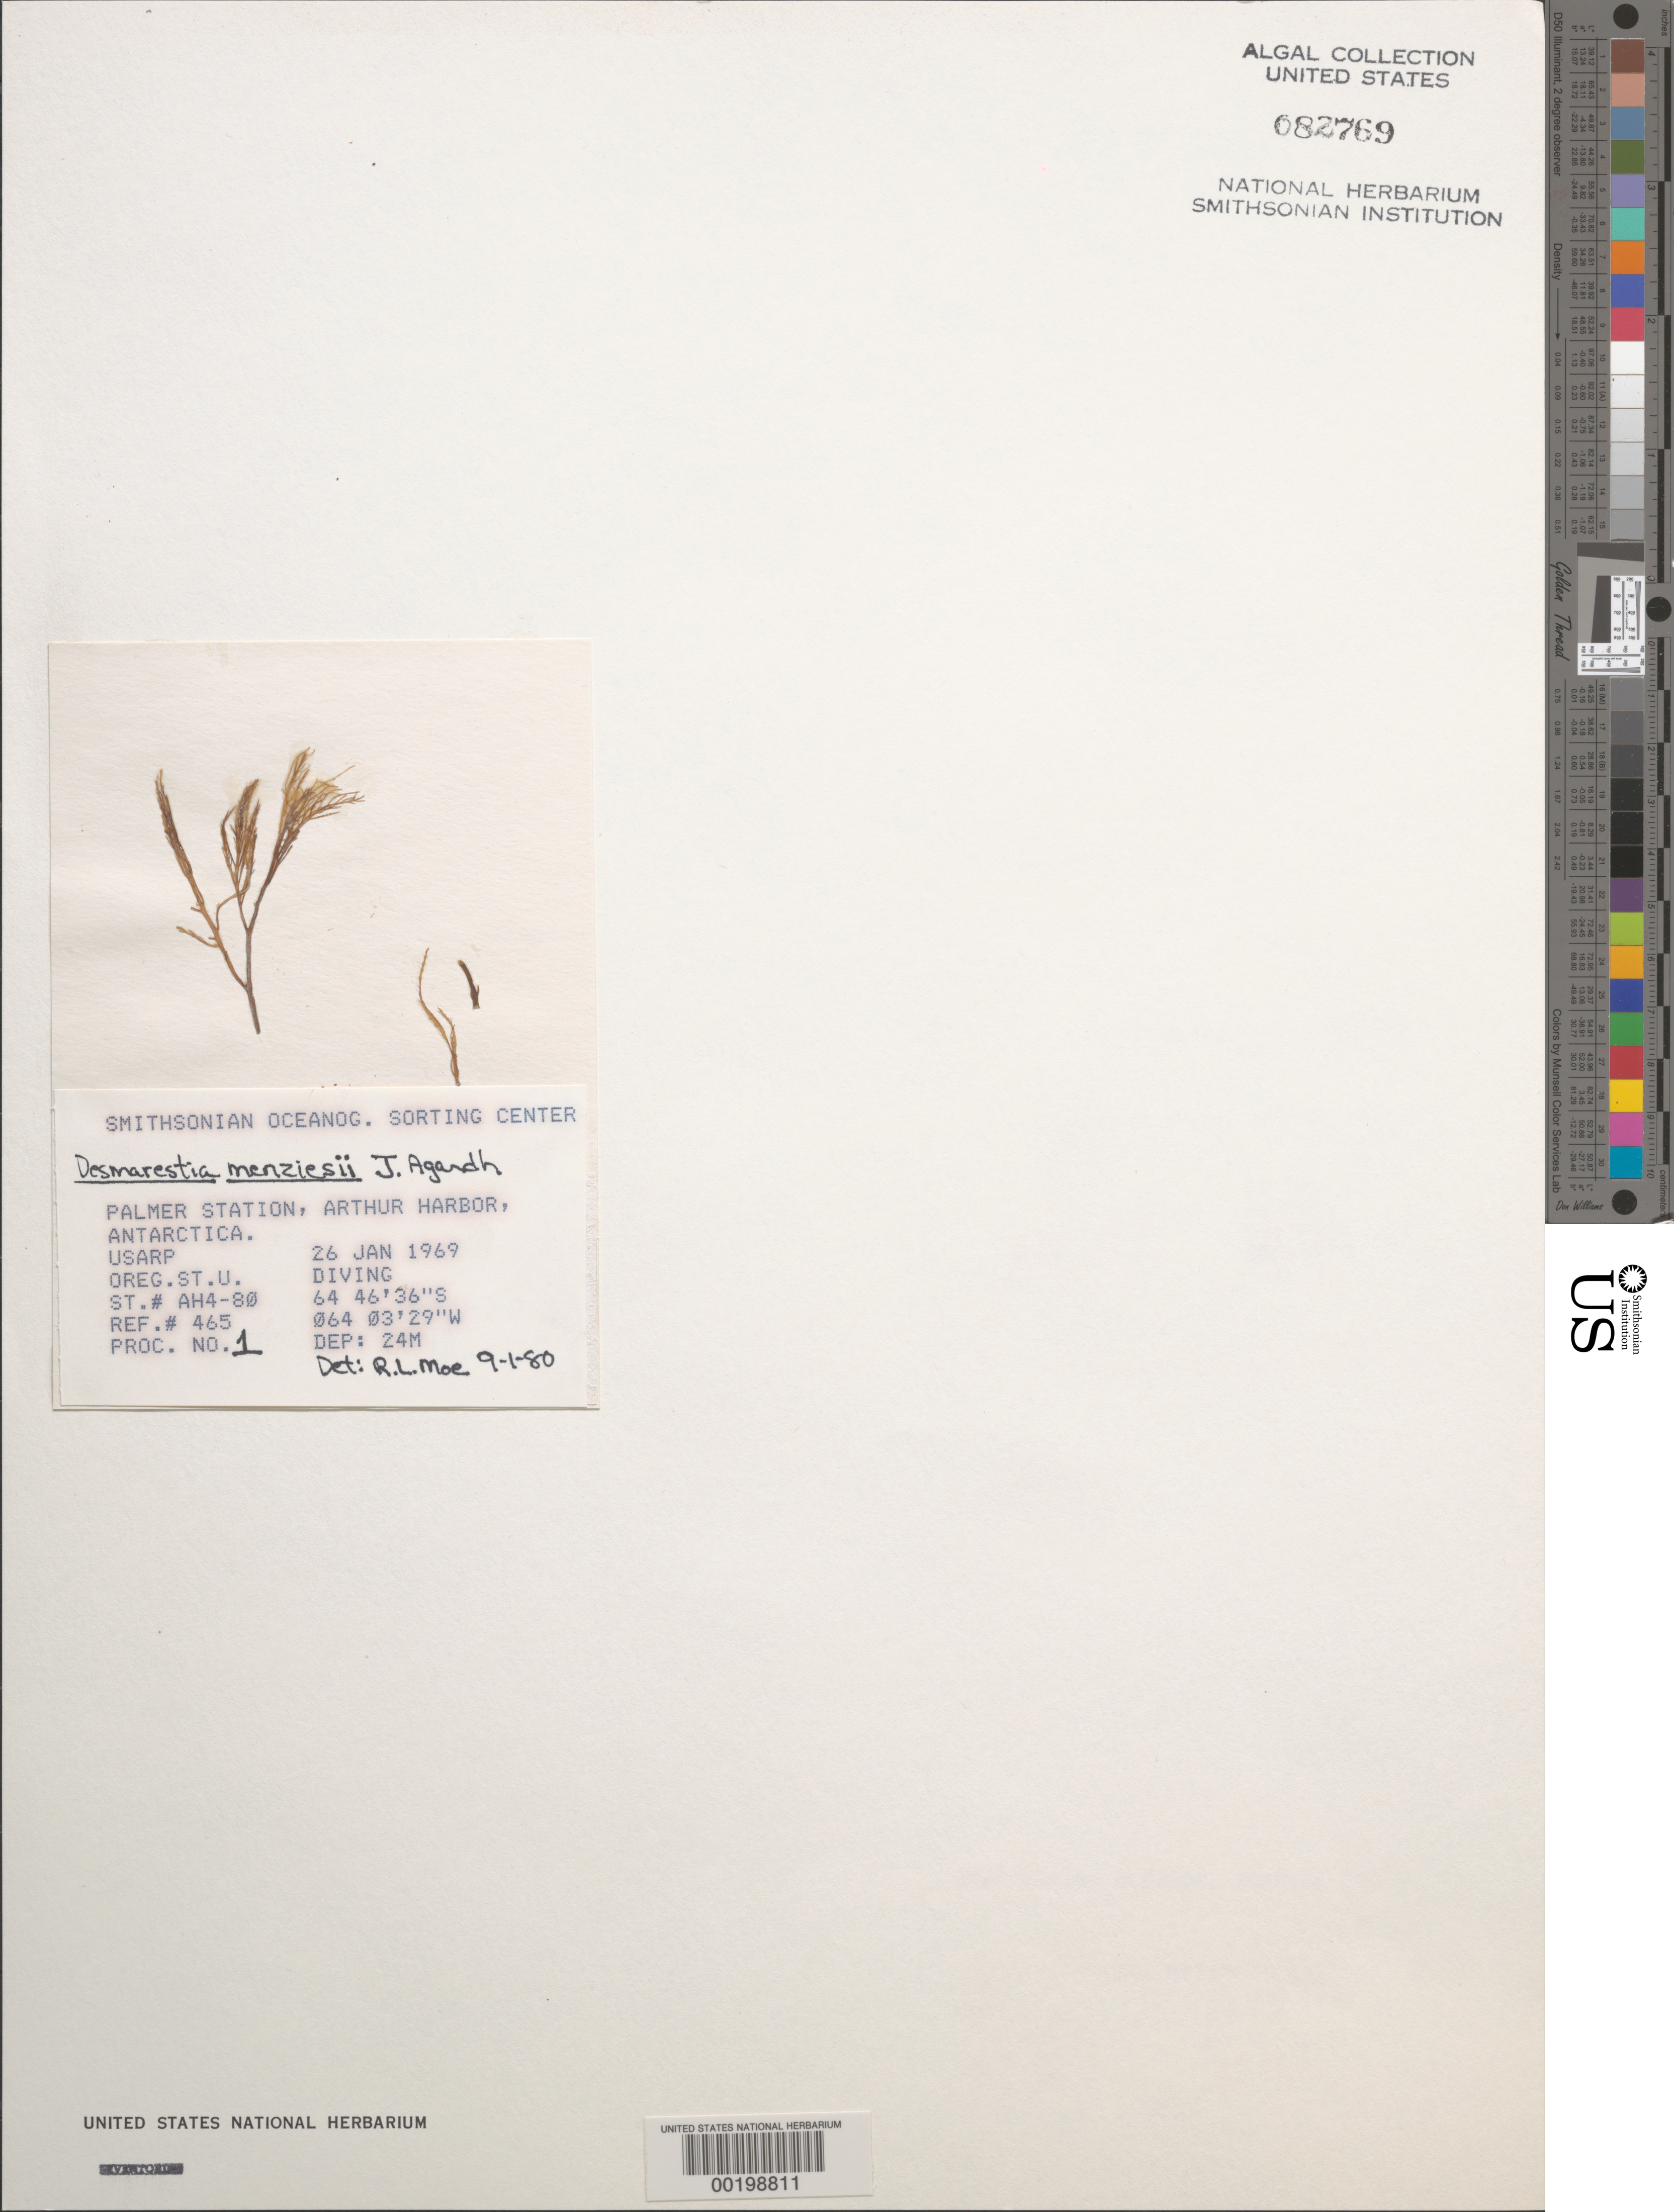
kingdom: Chromista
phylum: Ochrophyta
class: Phaeophyceae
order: Desmarestiales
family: Desmarestiaceae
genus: Desmarestia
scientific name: Desmarestia menziesii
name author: J. Agardh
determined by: Moe, R. L.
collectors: Oregon State University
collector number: Station Ah4-80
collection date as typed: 26 Jan 1969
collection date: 1969-01-26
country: Antarctica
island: Anvers Island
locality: Palmer Station, Arthur Harbor, Antarctic Peninsula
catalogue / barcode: US 82769